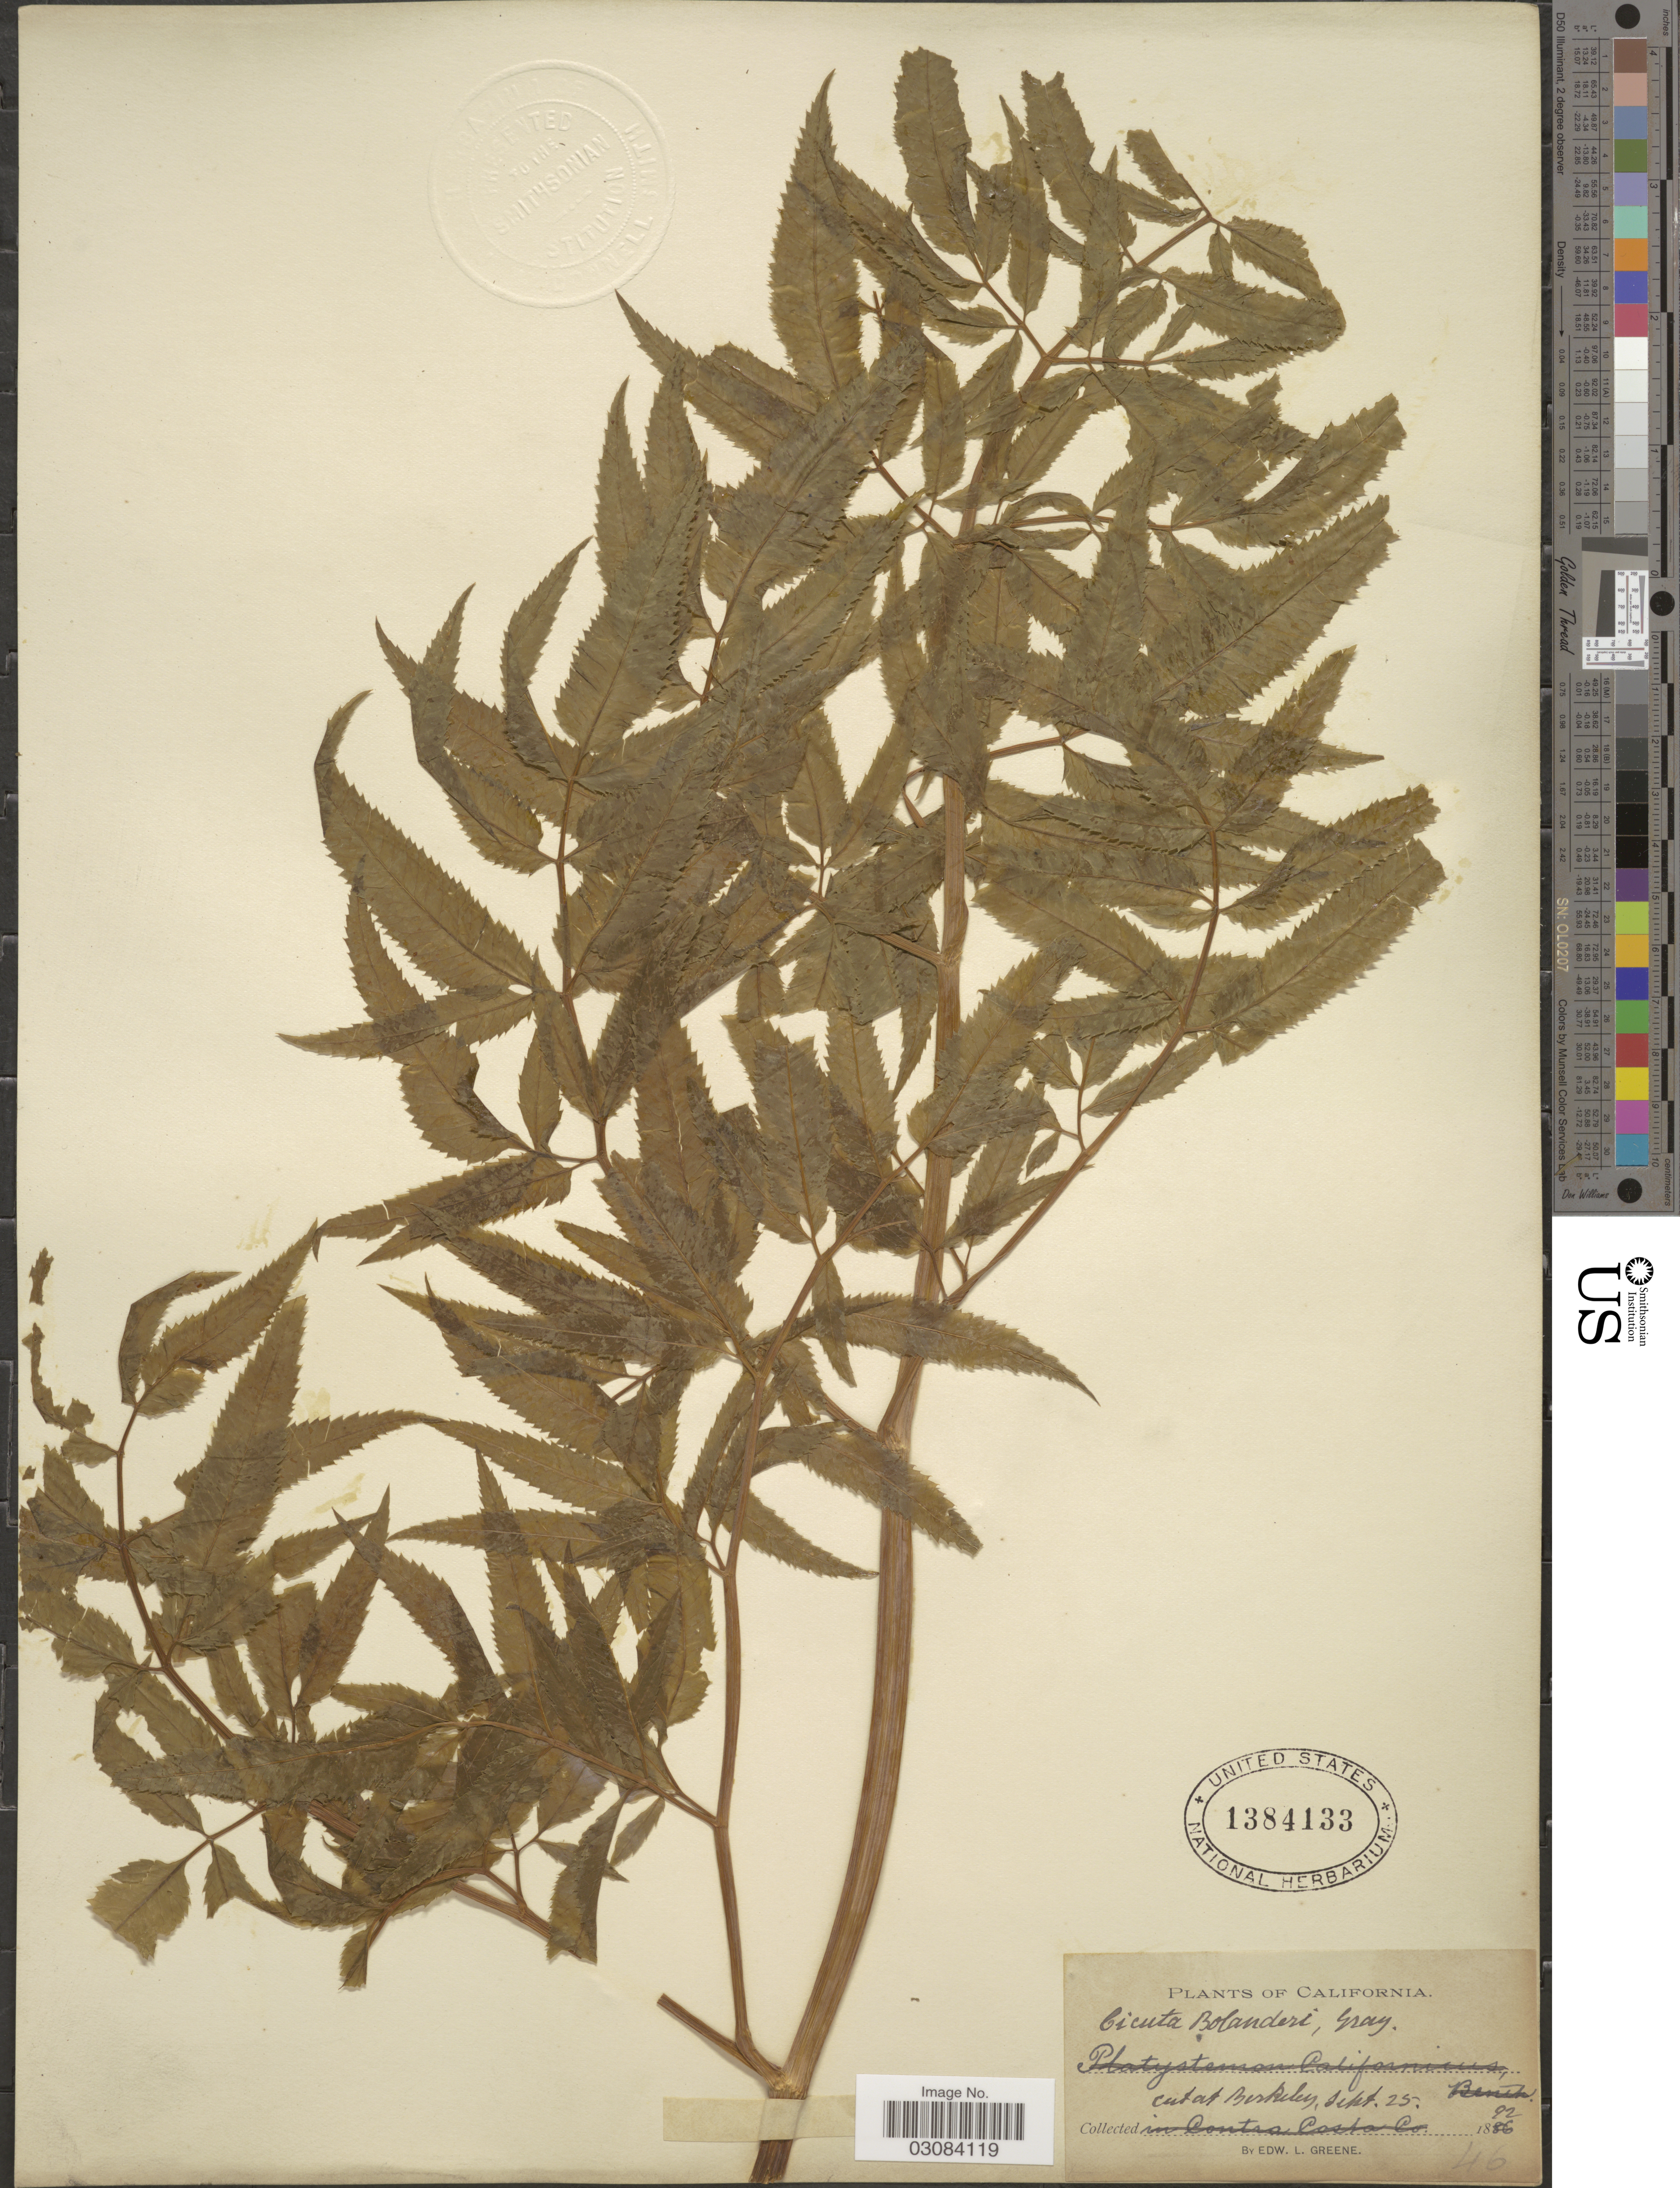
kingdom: Plantae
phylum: Tracheophyta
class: Magnoliopsida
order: Apiales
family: Apiaceae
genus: Cicuta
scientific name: Cicuta bolanderi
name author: A. Gray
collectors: E. L. Greene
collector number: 46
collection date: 1892-09-25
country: United States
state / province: California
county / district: Alameda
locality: Cut at Berkeley.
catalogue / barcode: US 1384133